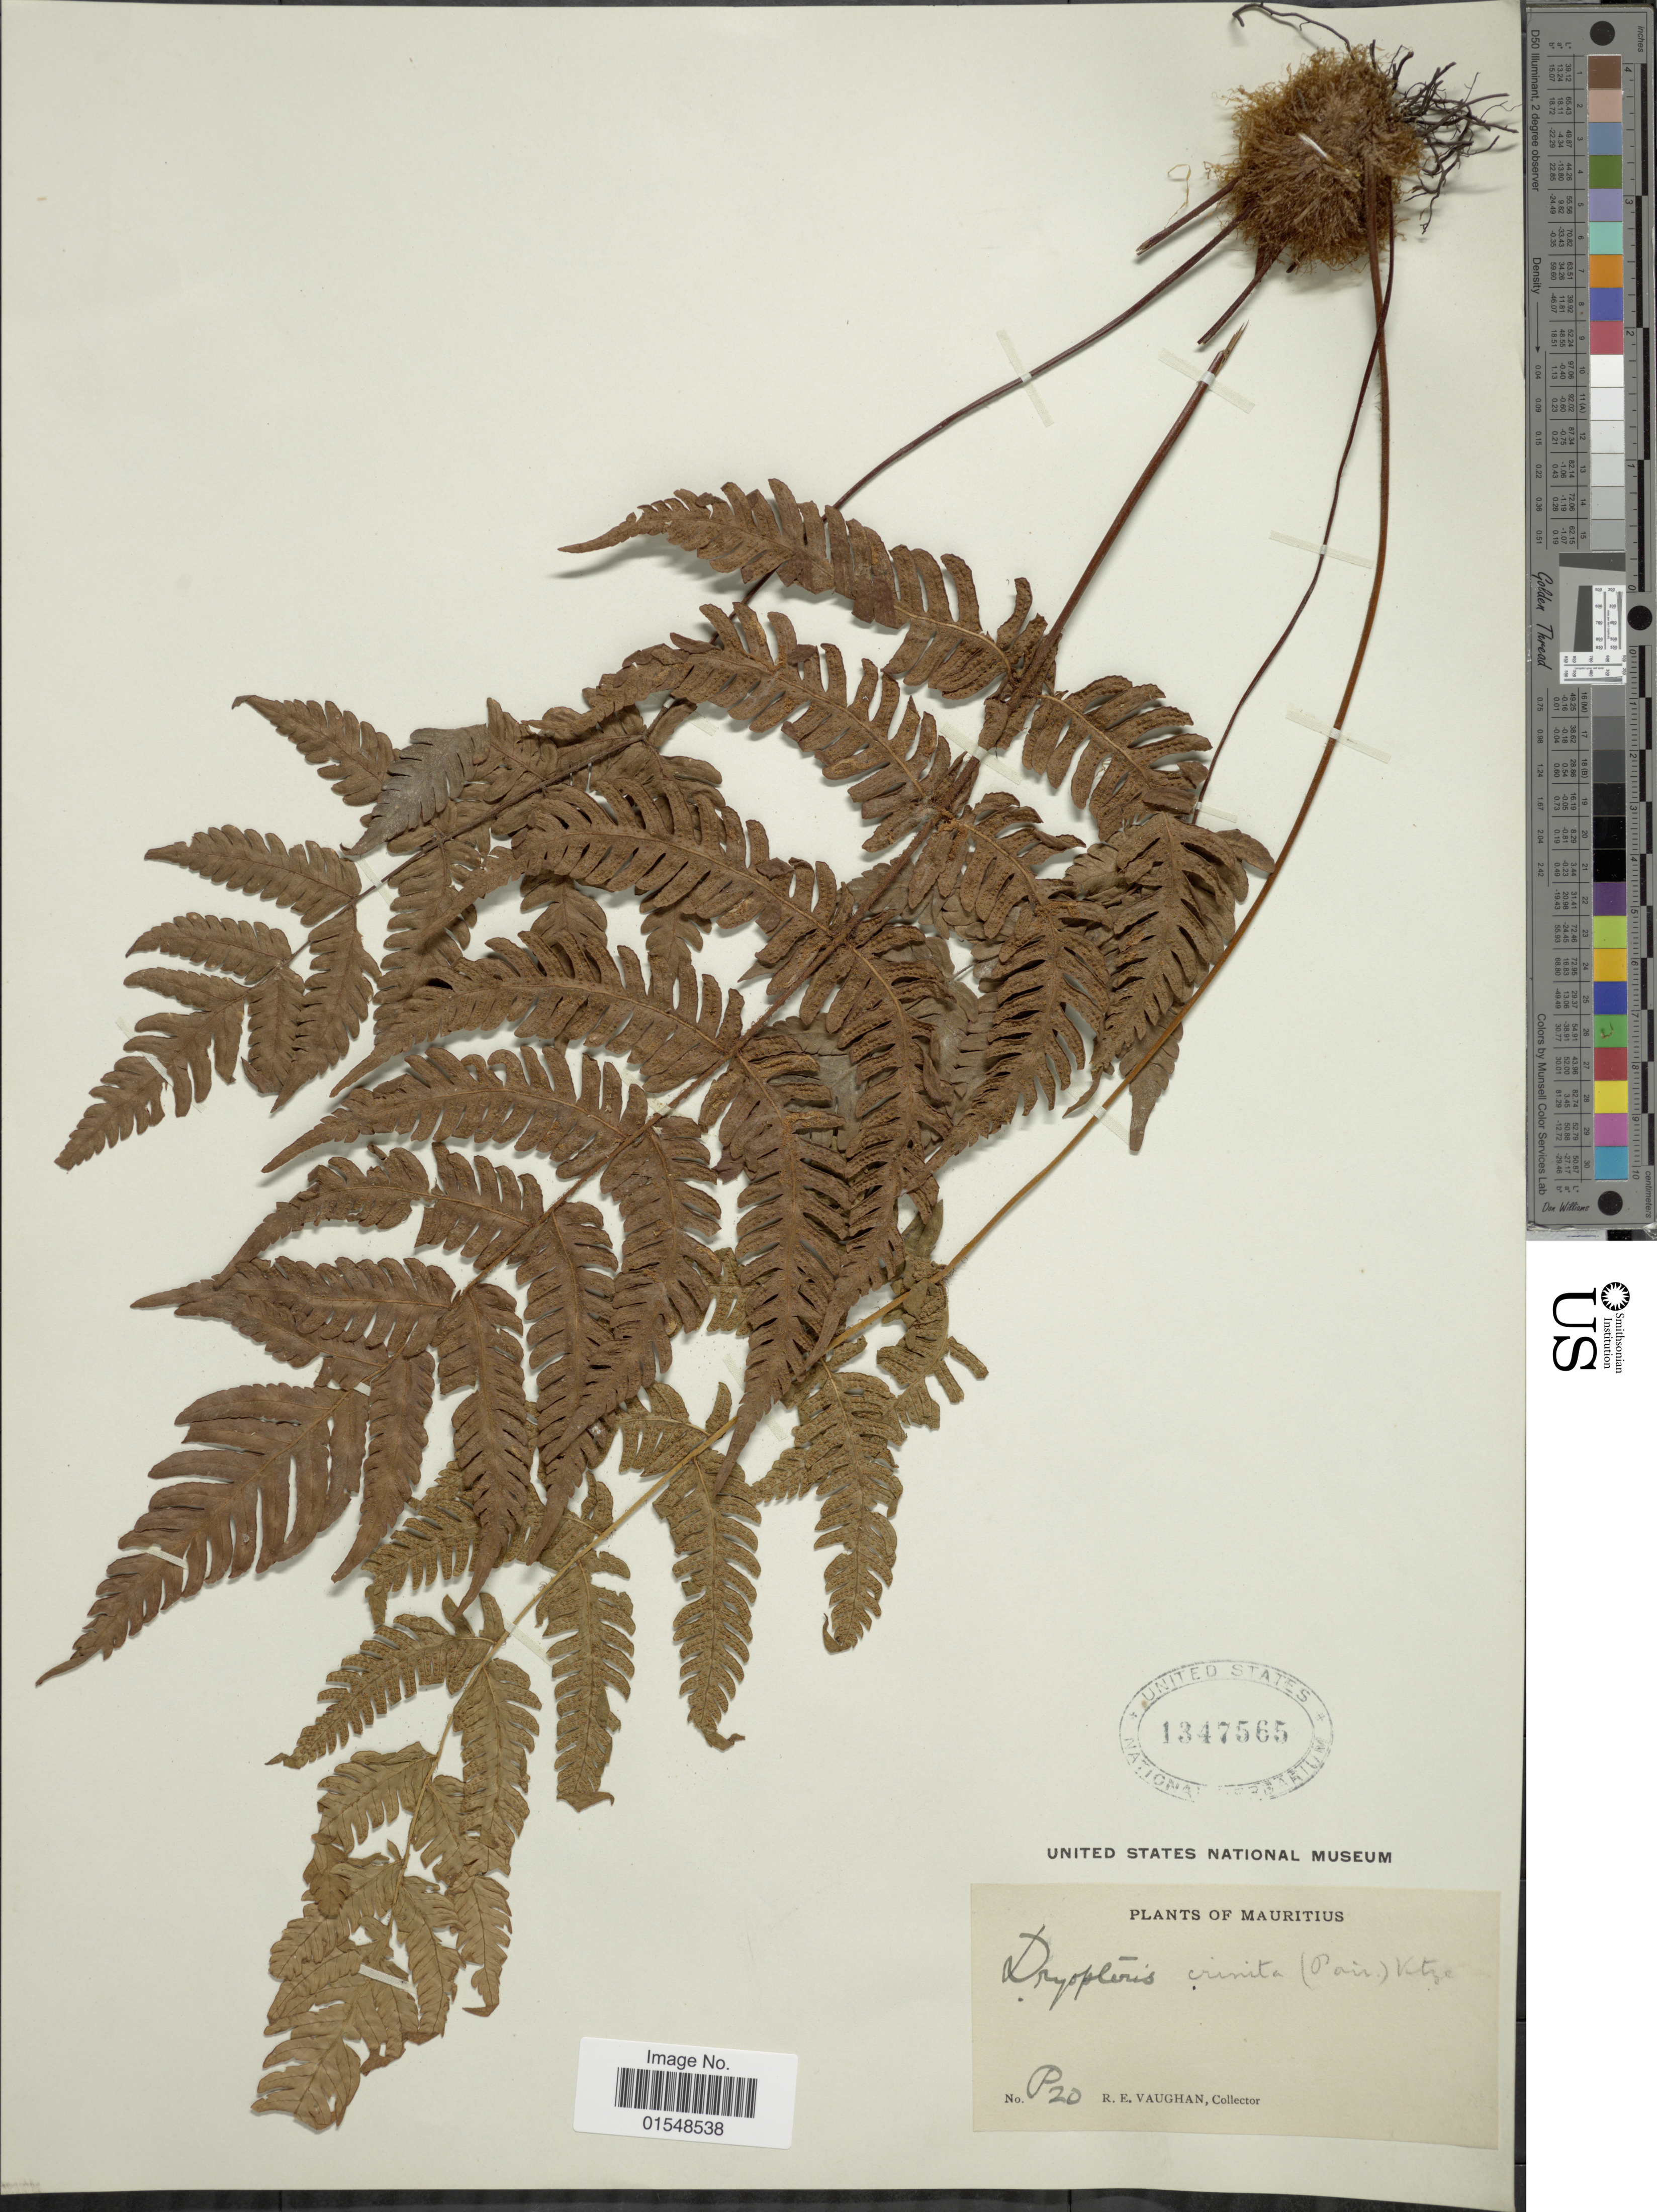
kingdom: Plantae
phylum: Tracheophyta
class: Polypodiopsida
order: Polypodiales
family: Dryopteridaceae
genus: Ctenitis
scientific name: Ctenitis crinita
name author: (Poir.) Ching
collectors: R. Vaughan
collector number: P20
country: Mauritius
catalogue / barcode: US 1347565